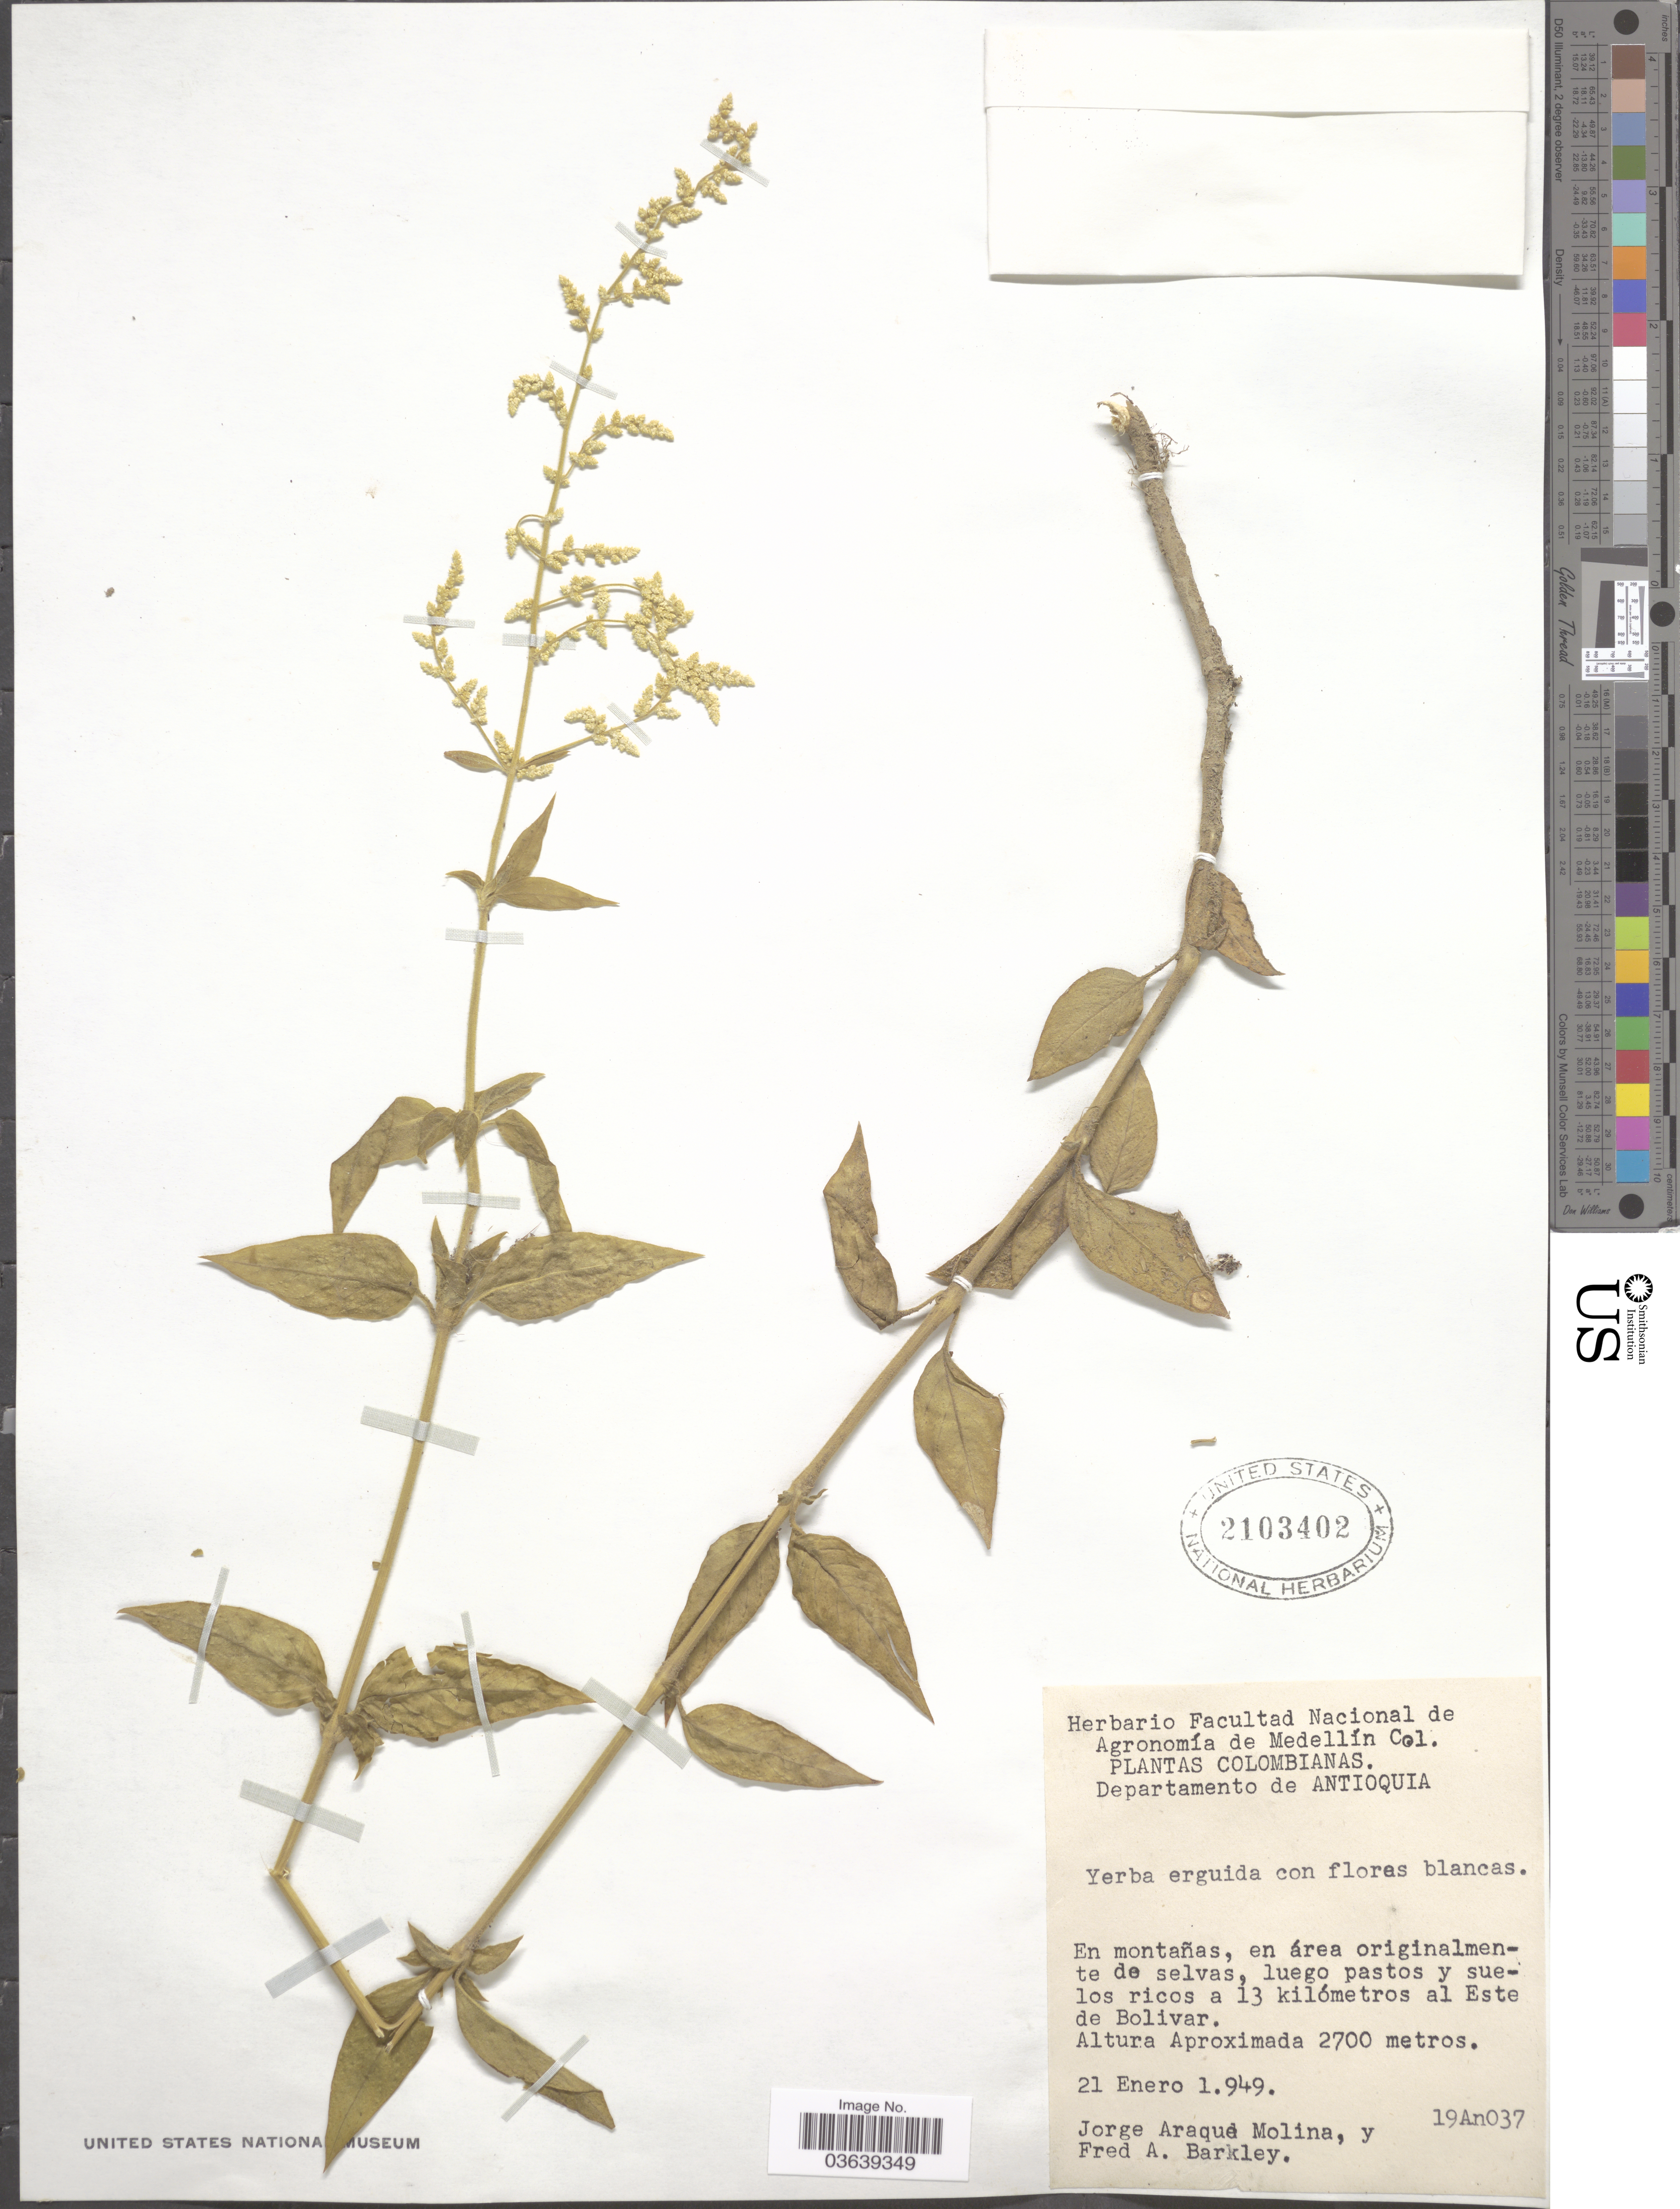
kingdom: Plantae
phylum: Tracheophyta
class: Magnoliopsida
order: Caryophyllales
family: Amaranthaceae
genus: Iresine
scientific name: Iresine celosia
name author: L.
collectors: J. Araque Molina & F. A. Barkley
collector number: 19An037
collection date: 1949-01-21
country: Colombia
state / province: Antioquia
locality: Departamento de Antioquia. En montañas, en área originalmente de selvas, luego pastos y suelos ricos a 13 kilómetros al Este de Bolivar.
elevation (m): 2700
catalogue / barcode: US 2103402